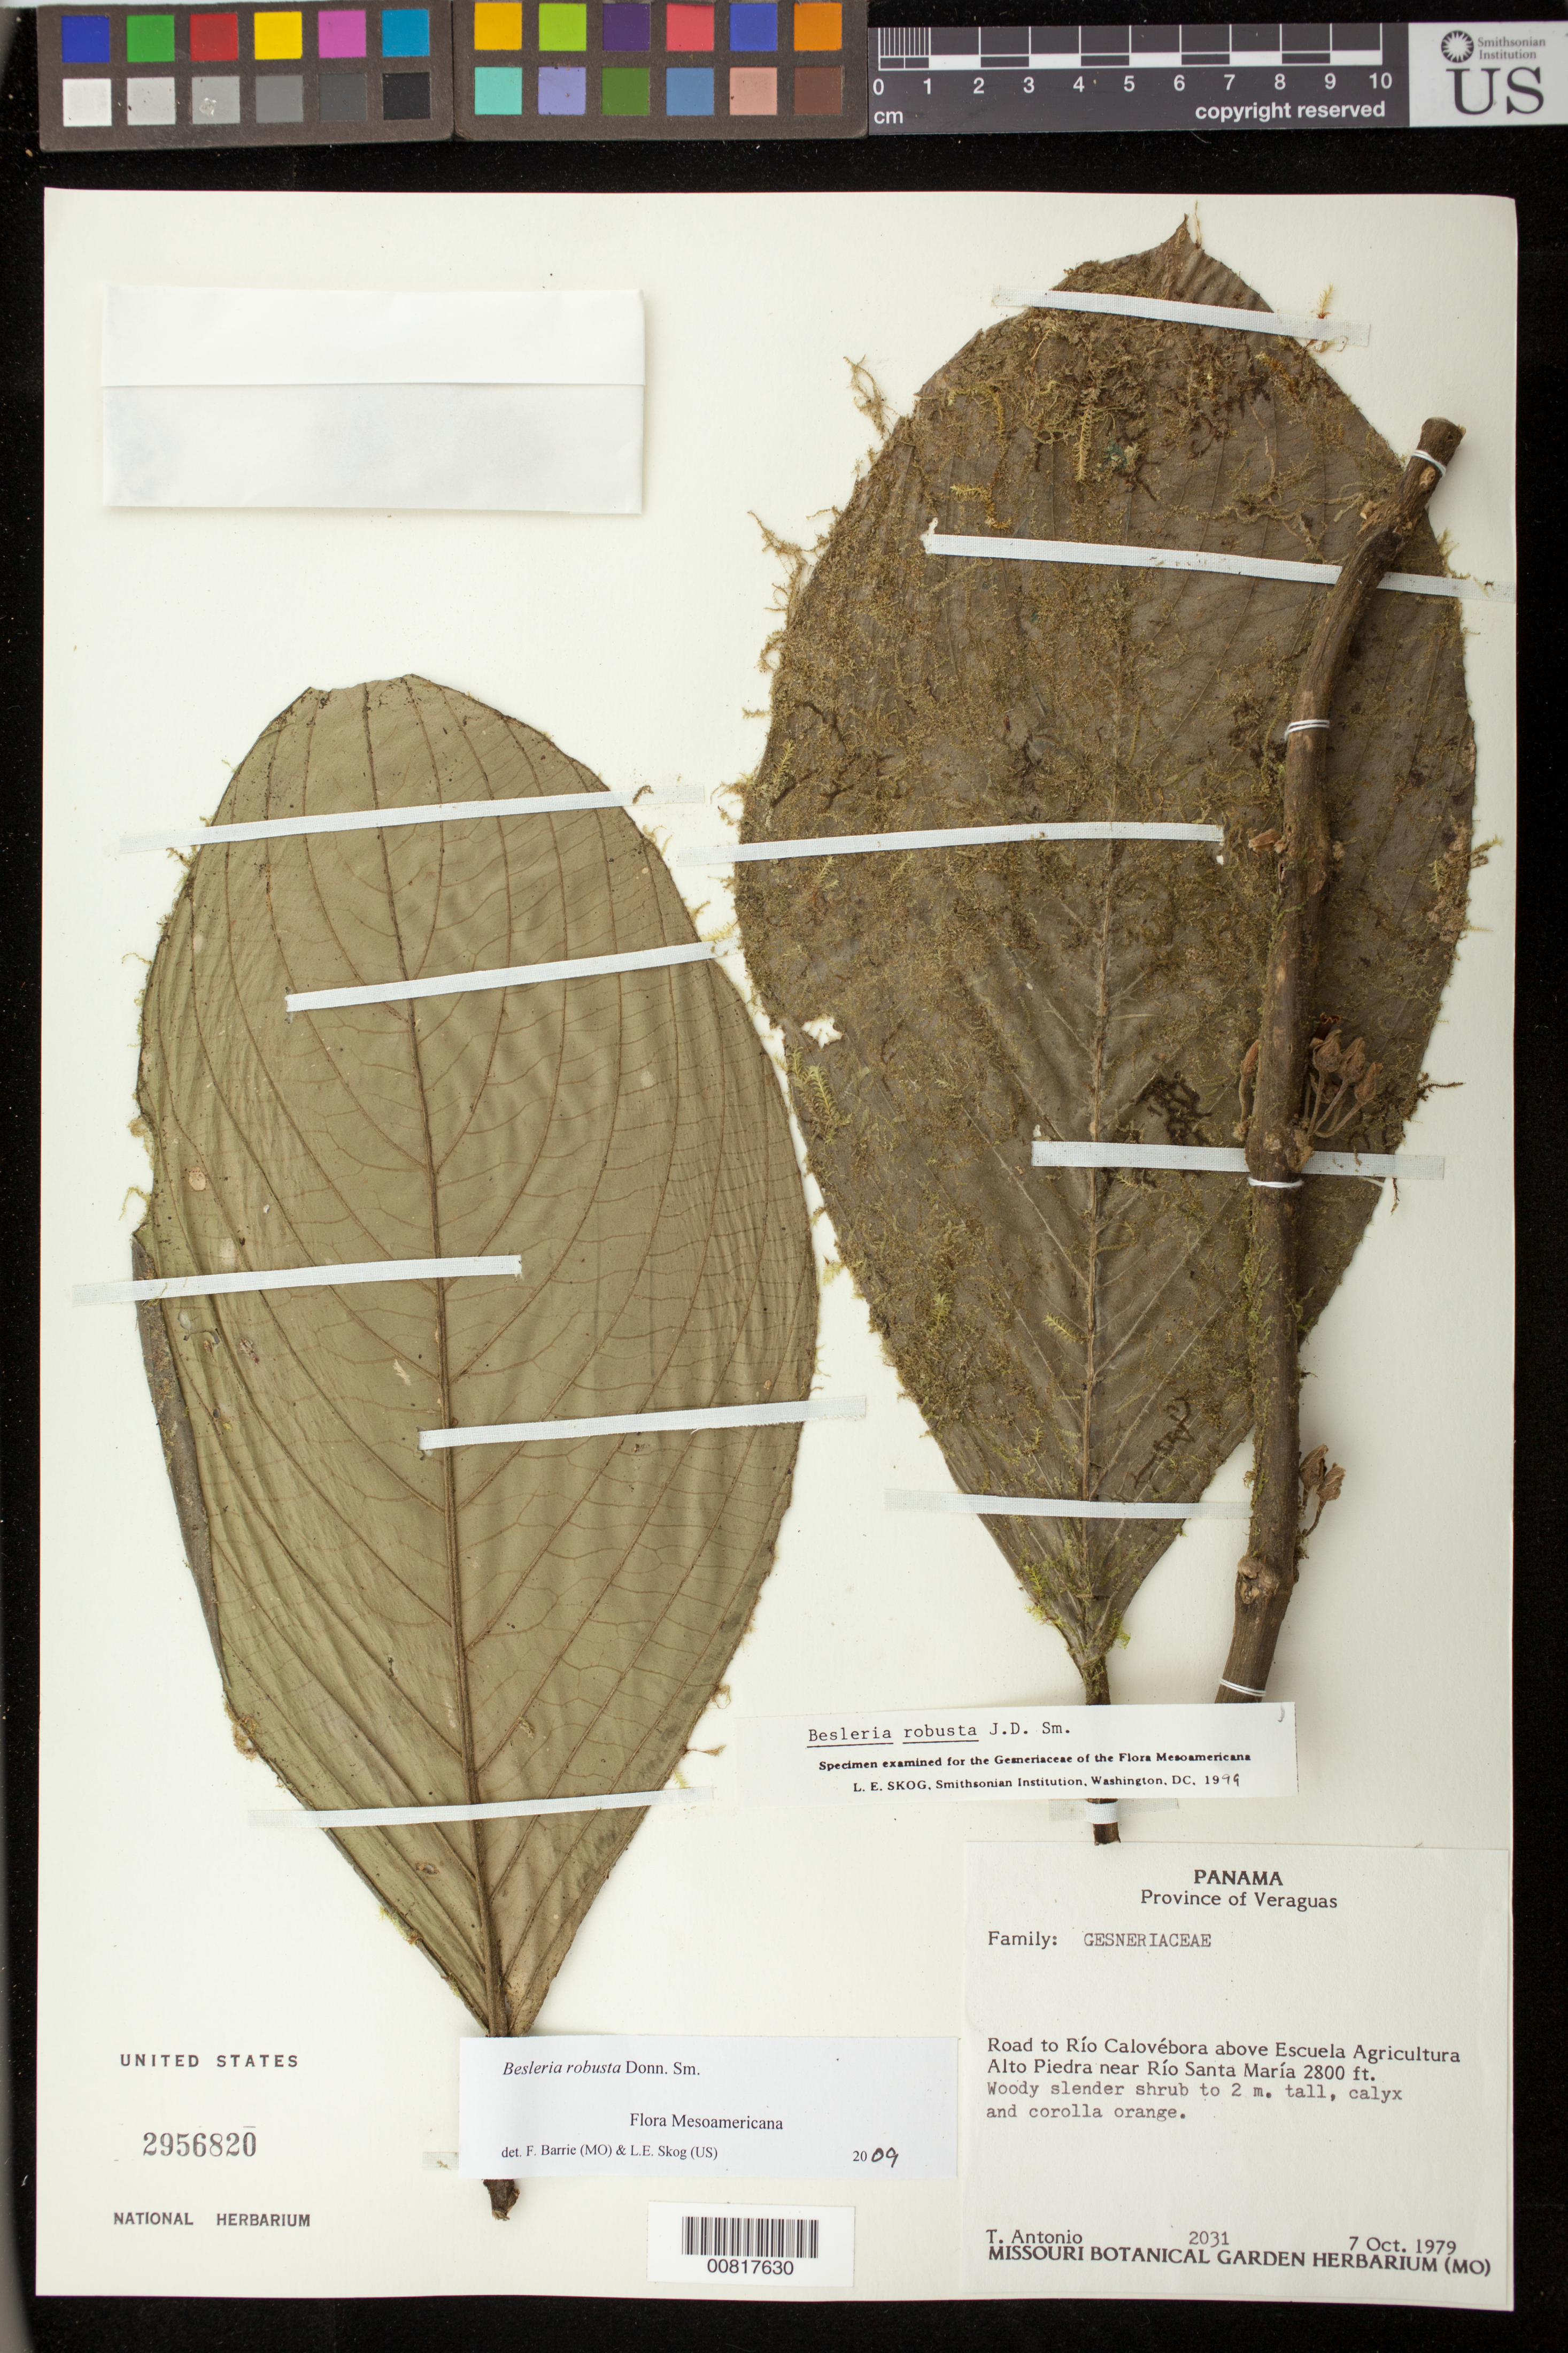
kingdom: Plantae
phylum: Tracheophyta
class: Magnoliopsida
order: Lamiales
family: Gesneriaceae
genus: Besleria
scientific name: Besleria robusta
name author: Donn. Sm.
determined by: Skog, Laurence E.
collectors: T. Antonio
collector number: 2031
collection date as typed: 07 Oct 1979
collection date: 1979-10-07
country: Panama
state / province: Veraguas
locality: Road to Rio Calovebora above Escuela Agricultura Alto Piedra near Rio Santa Maria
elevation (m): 853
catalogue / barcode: US 2956820